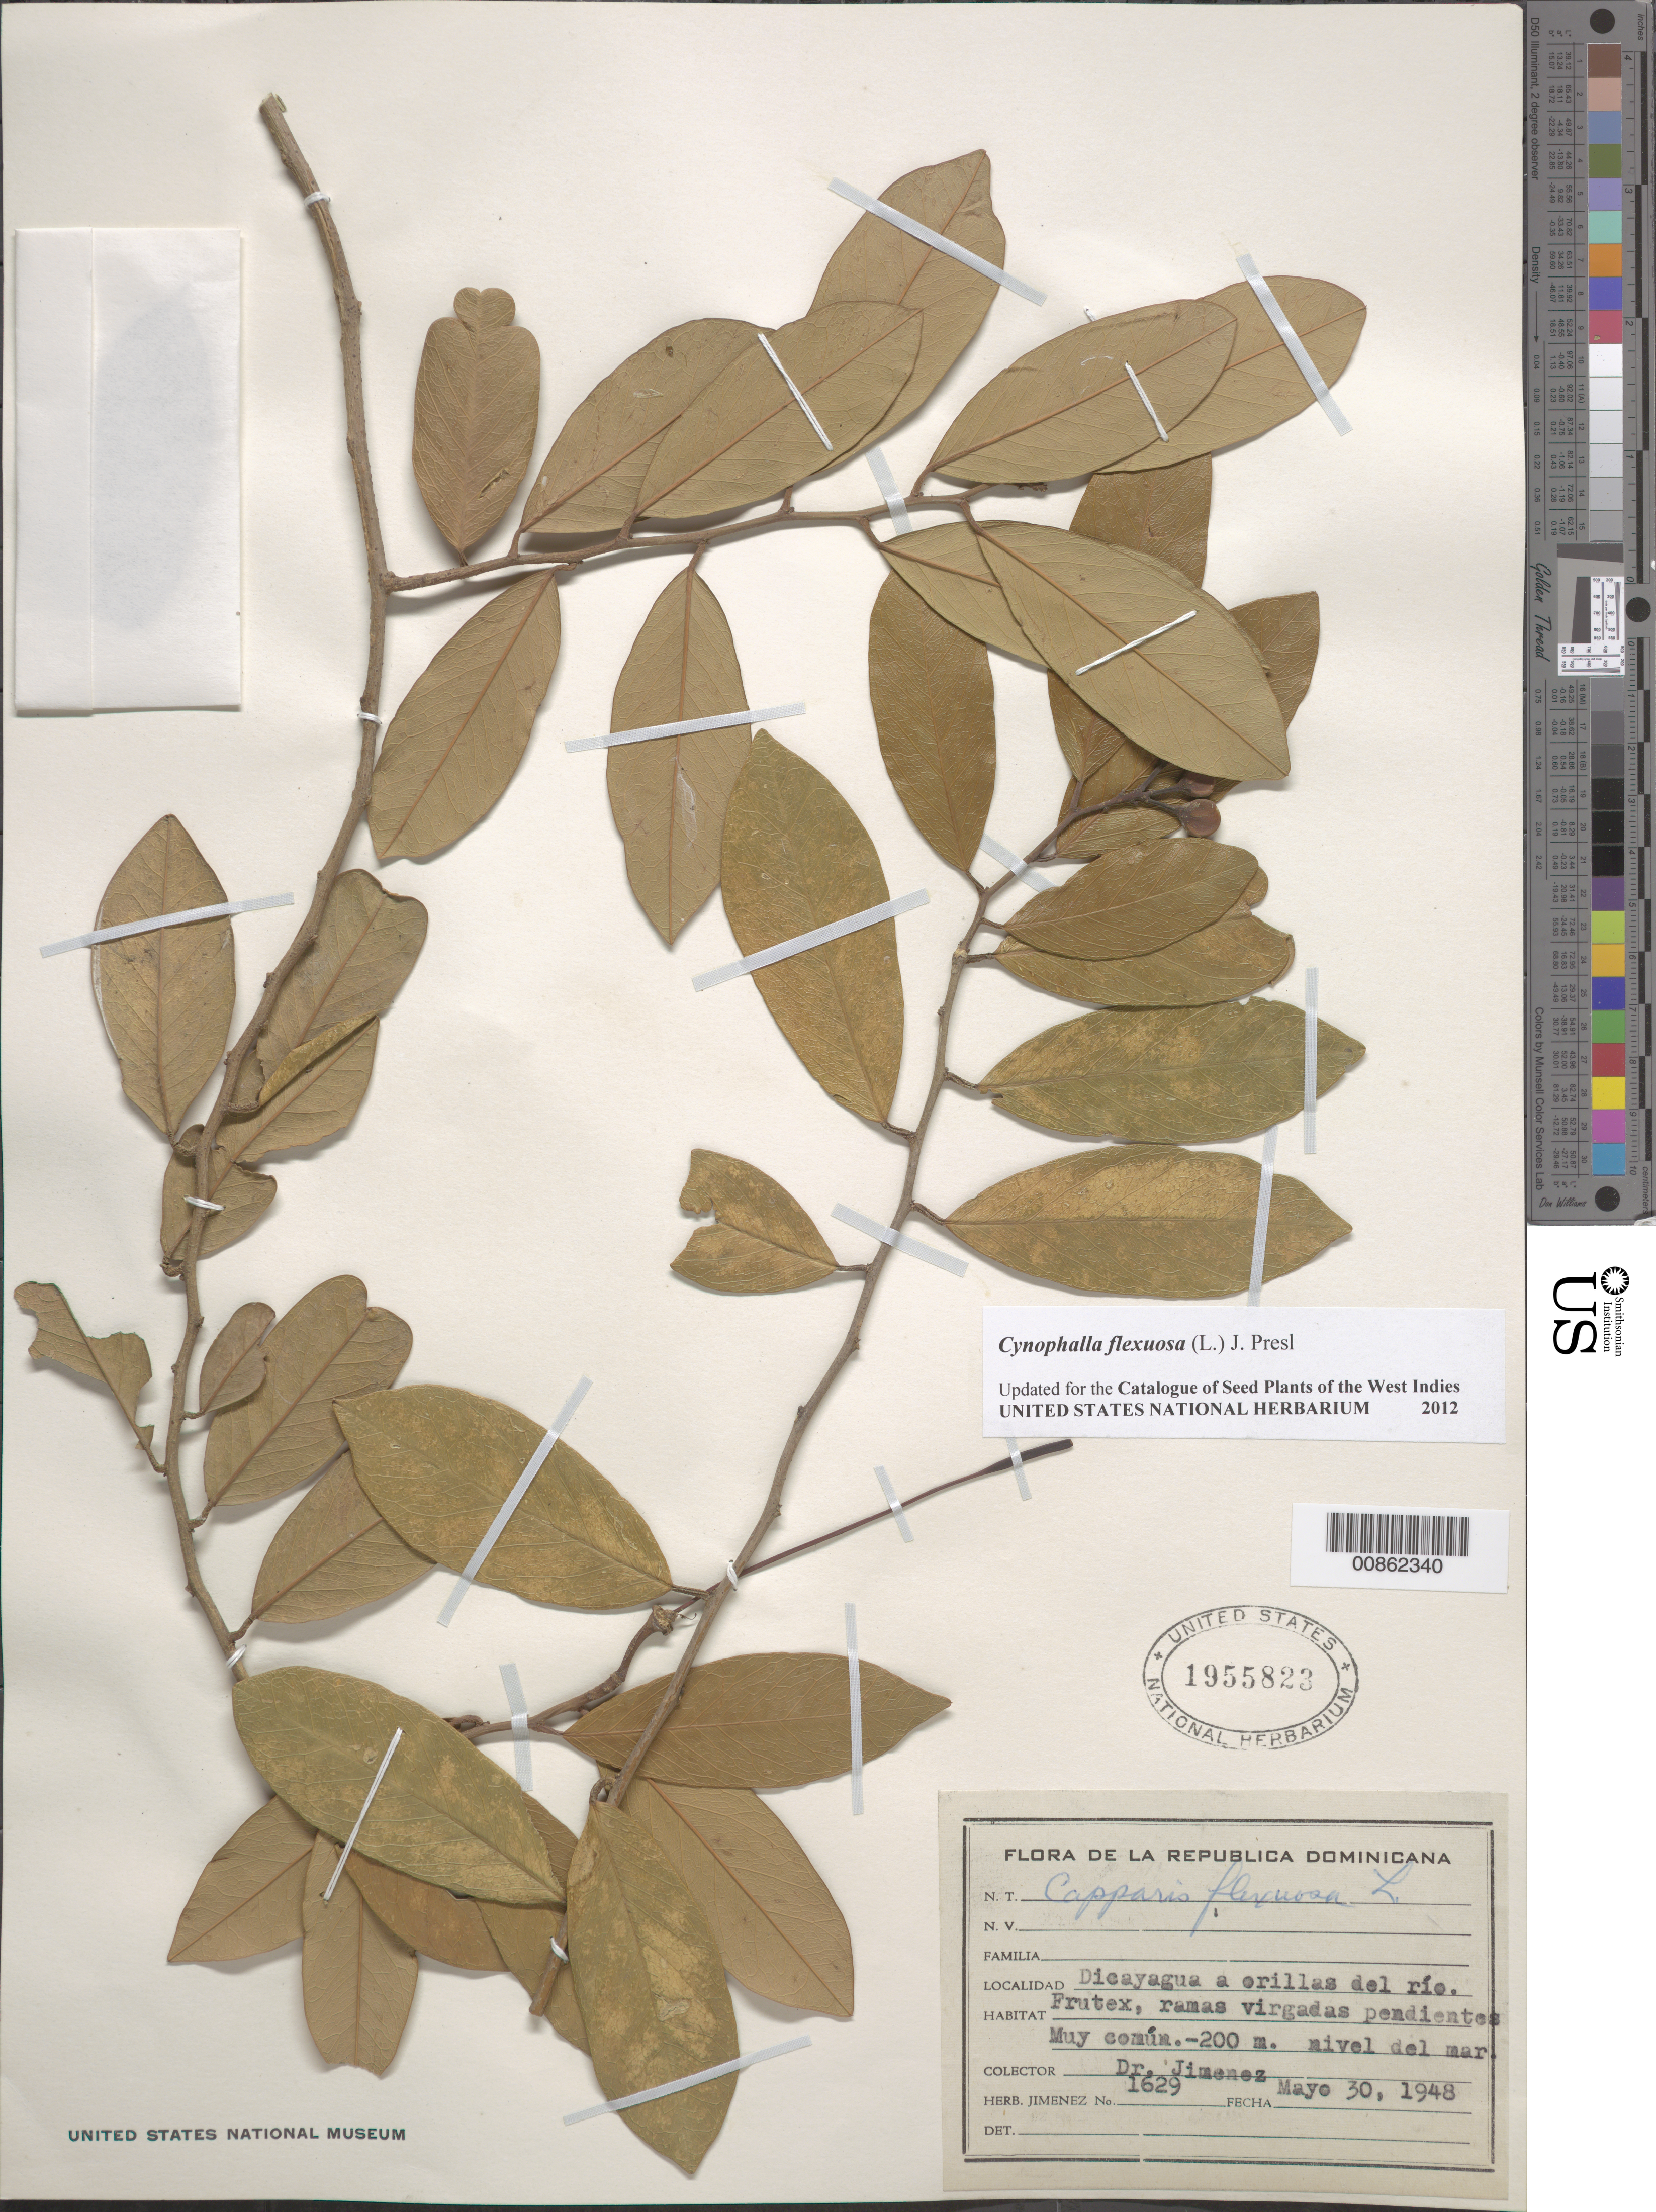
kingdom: Plantae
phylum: Tracheophyta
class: Magnoliopsida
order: Brassicales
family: Capparaceae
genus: Cynophalla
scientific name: Cynophalla flexuosa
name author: (L.) J. Presl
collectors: J. J. Jiménez Almonte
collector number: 1629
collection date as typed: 30 May 1948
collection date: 1948-05-30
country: Dominican Republic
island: Hispaniola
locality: Dicayagua.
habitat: A orillas del río.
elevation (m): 200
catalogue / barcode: US 1955823